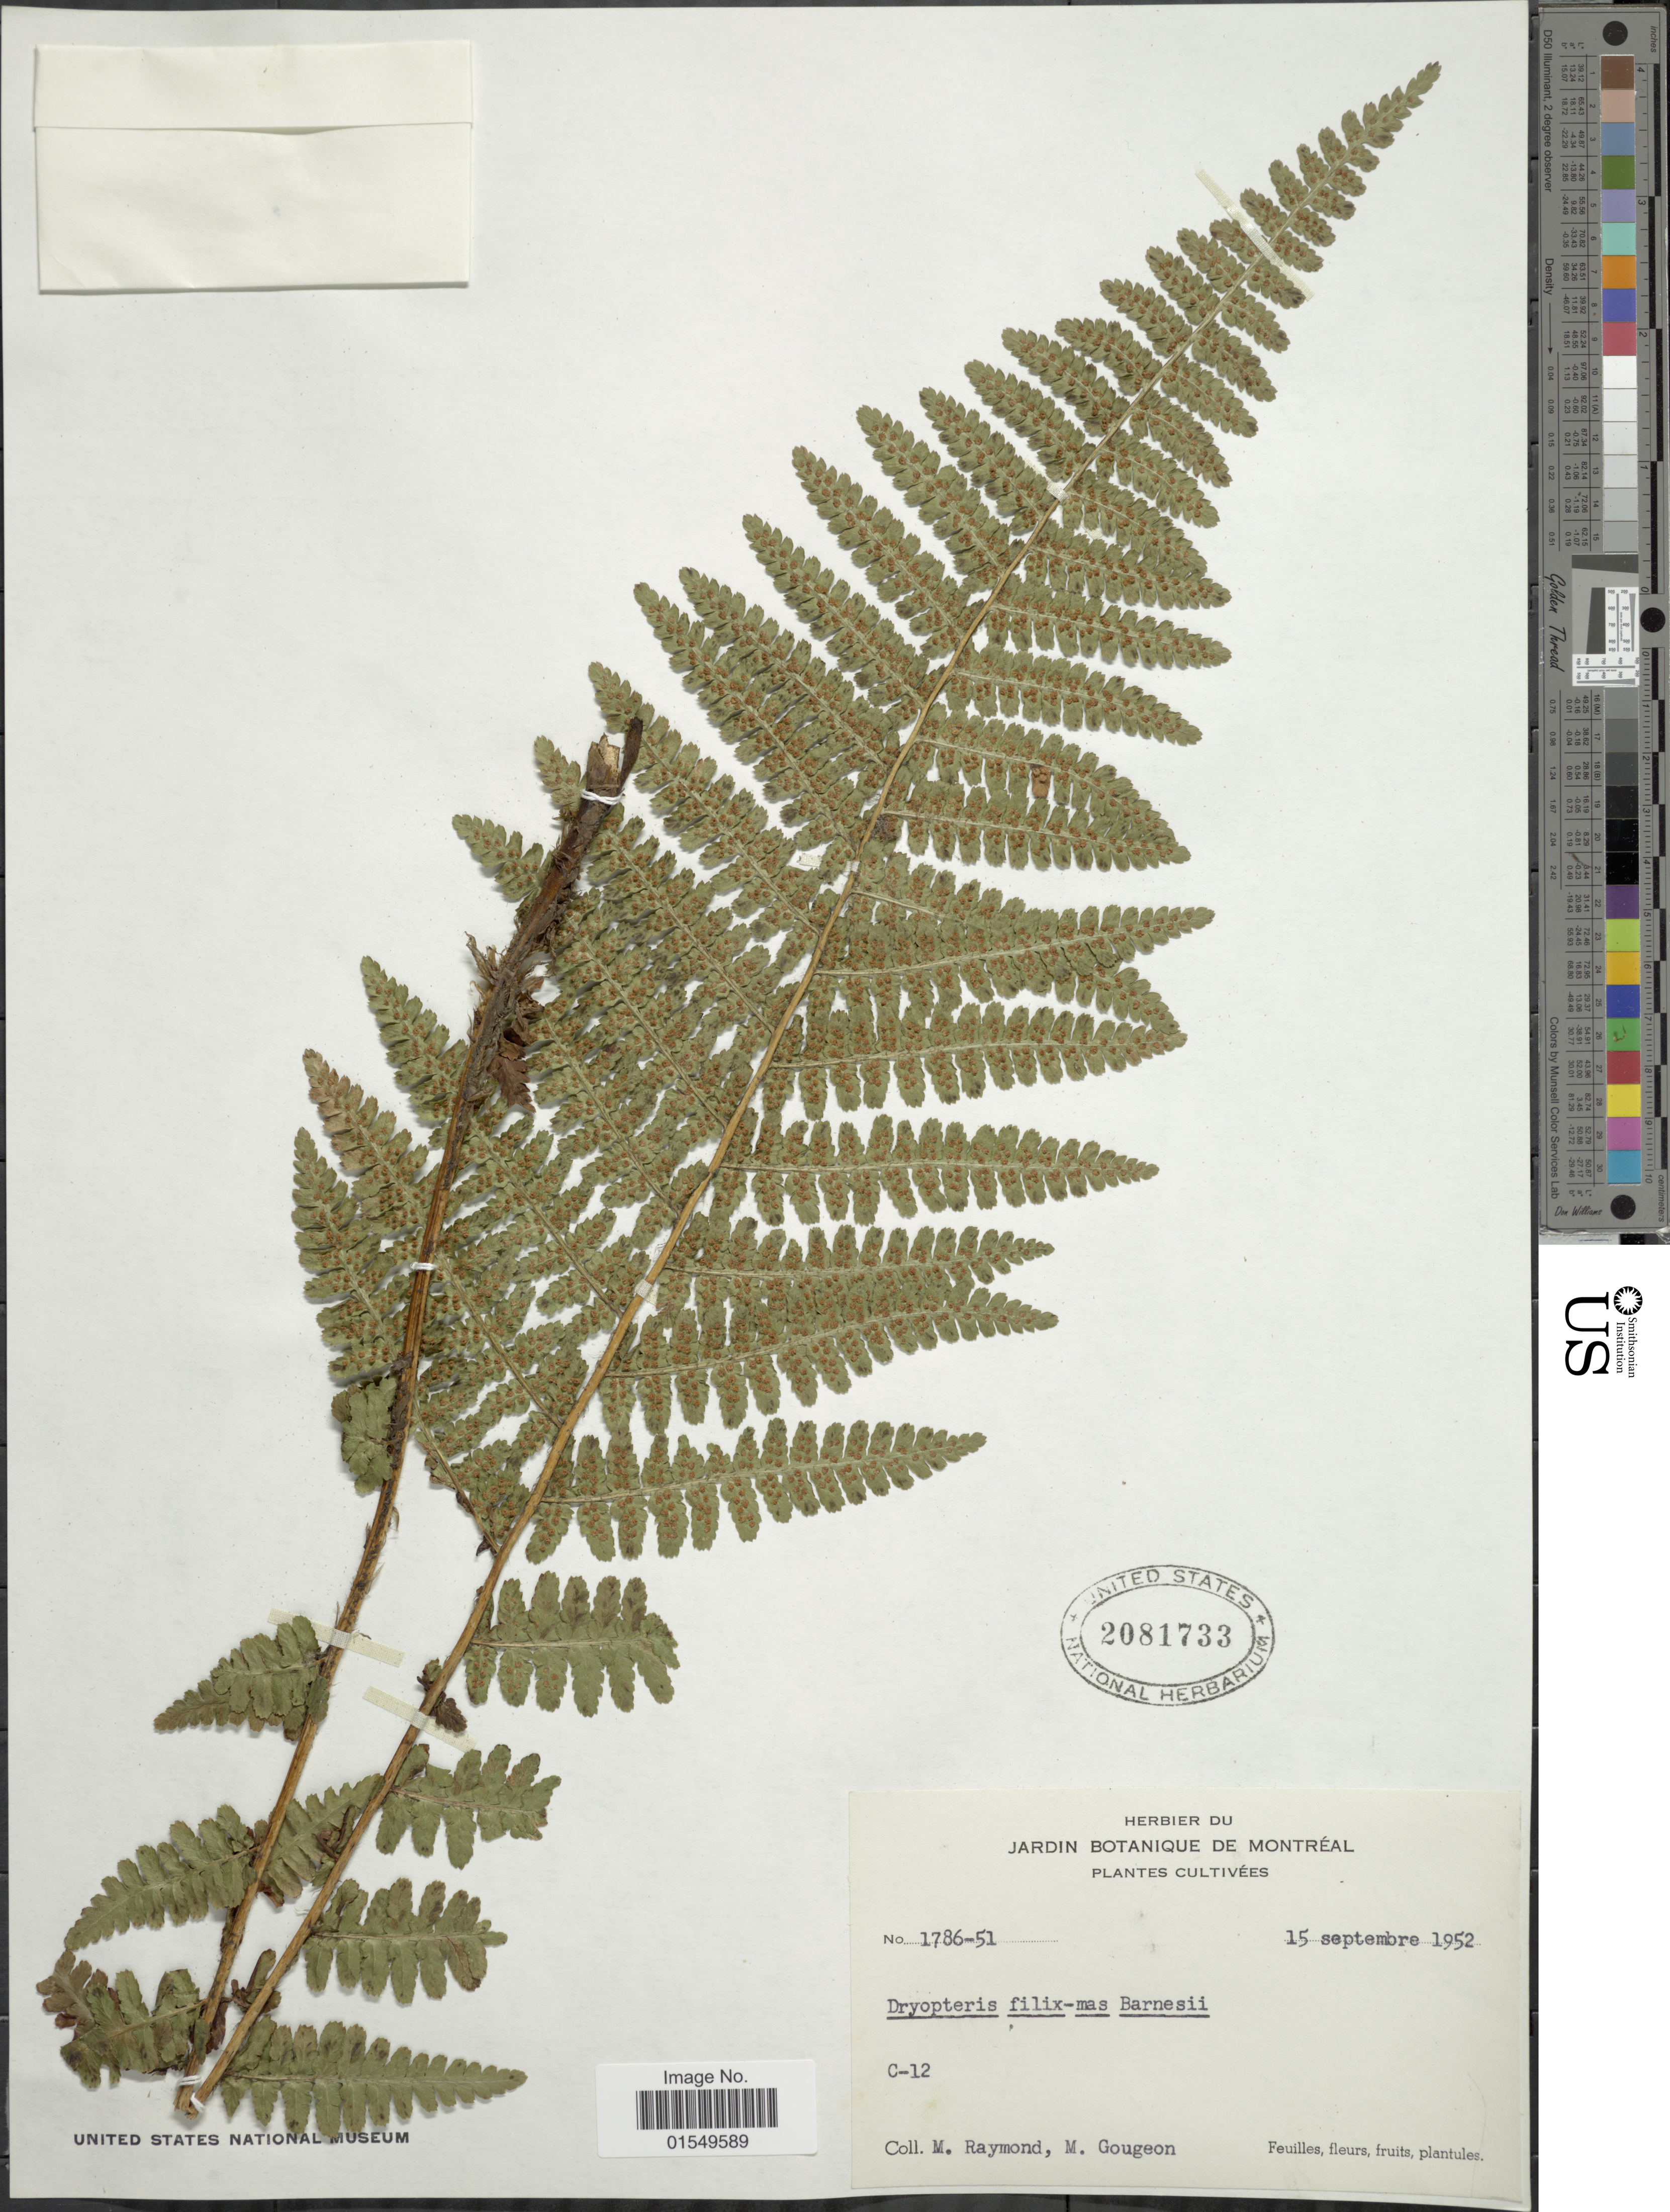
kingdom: Plantae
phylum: Tracheophyta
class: Polypodiopsida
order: Polypodiales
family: Dryopteridaceae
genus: Dryopteris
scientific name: Dryopteris filix-mas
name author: (L.) Schott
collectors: M. Raymond & M. Gougeon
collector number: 1786-51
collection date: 1952-09-15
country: Canada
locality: C-12 [unsure placement]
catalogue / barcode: US 2081733